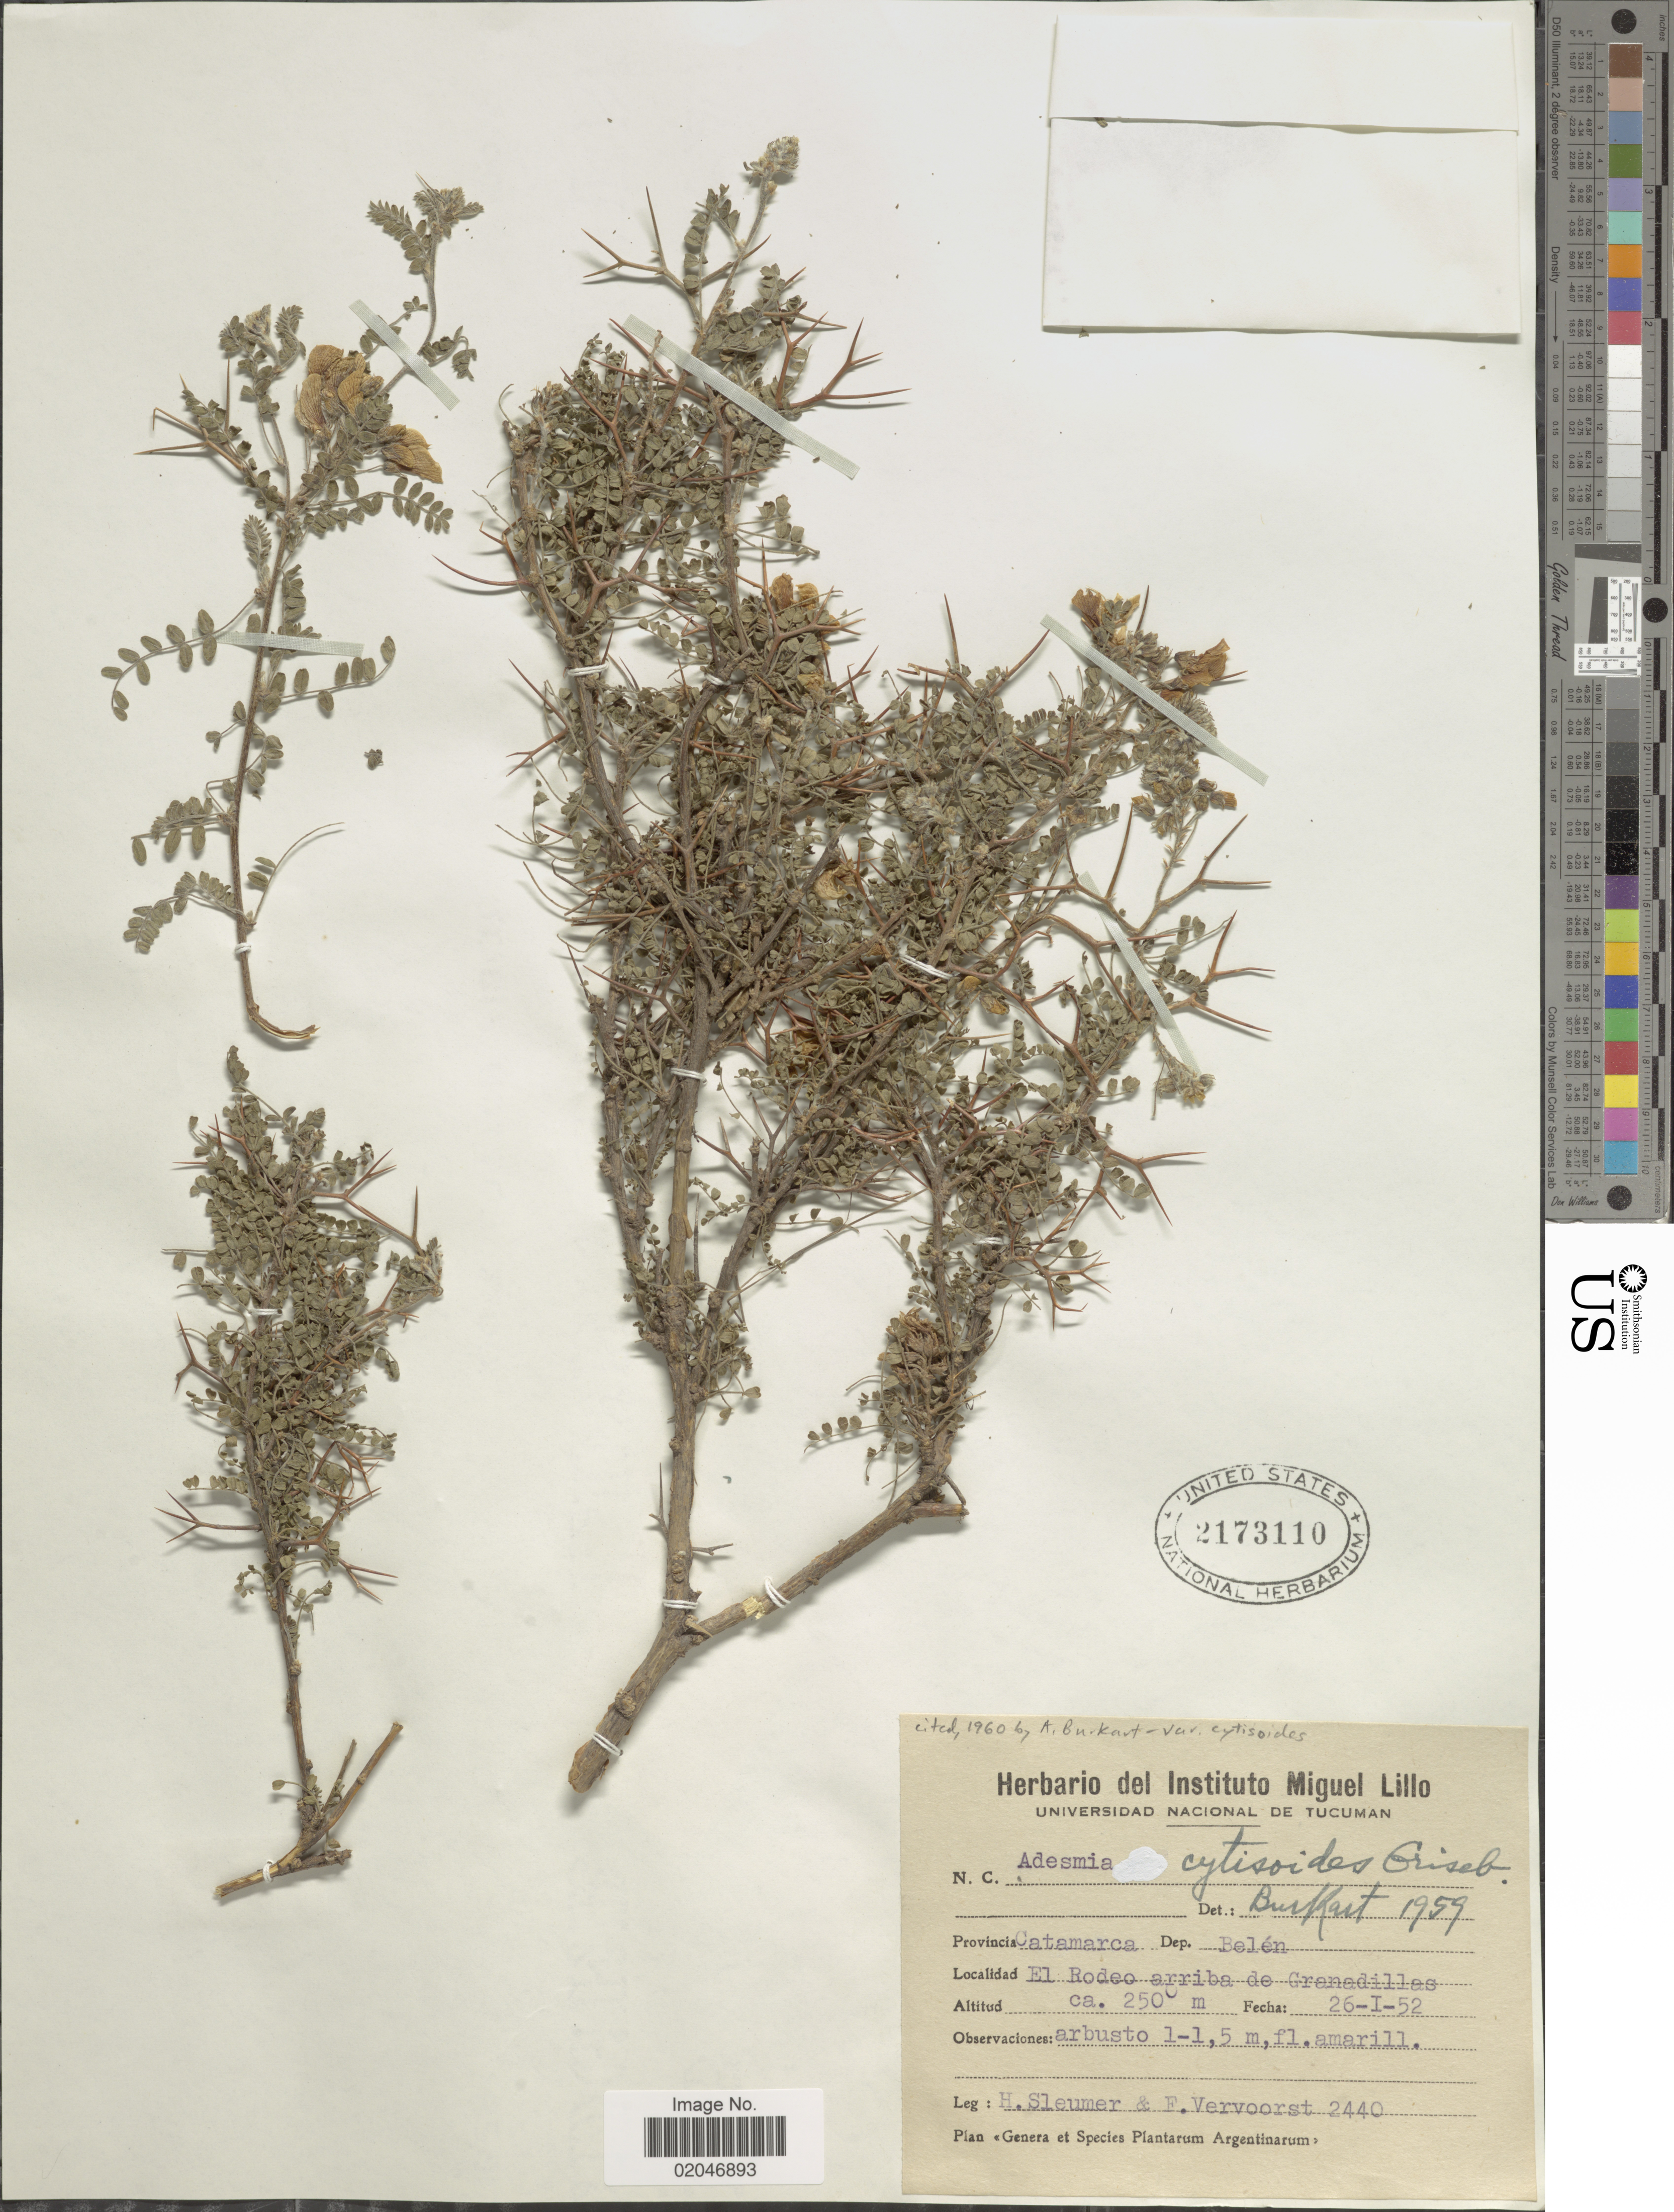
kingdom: Plantae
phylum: Tracheophyta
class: Magnoliopsida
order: Fabales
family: Fabaceae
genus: Adesmia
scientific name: Adesmia cytisoides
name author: Griseb.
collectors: H. O. Sleumer & F. Vervoorst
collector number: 2440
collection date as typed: Transcribed d/m/y: 26/1/52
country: Argentina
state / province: Catamarca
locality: Dep. Belen, El Rodeo arriba de Granadilles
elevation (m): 2500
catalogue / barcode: US 2173110